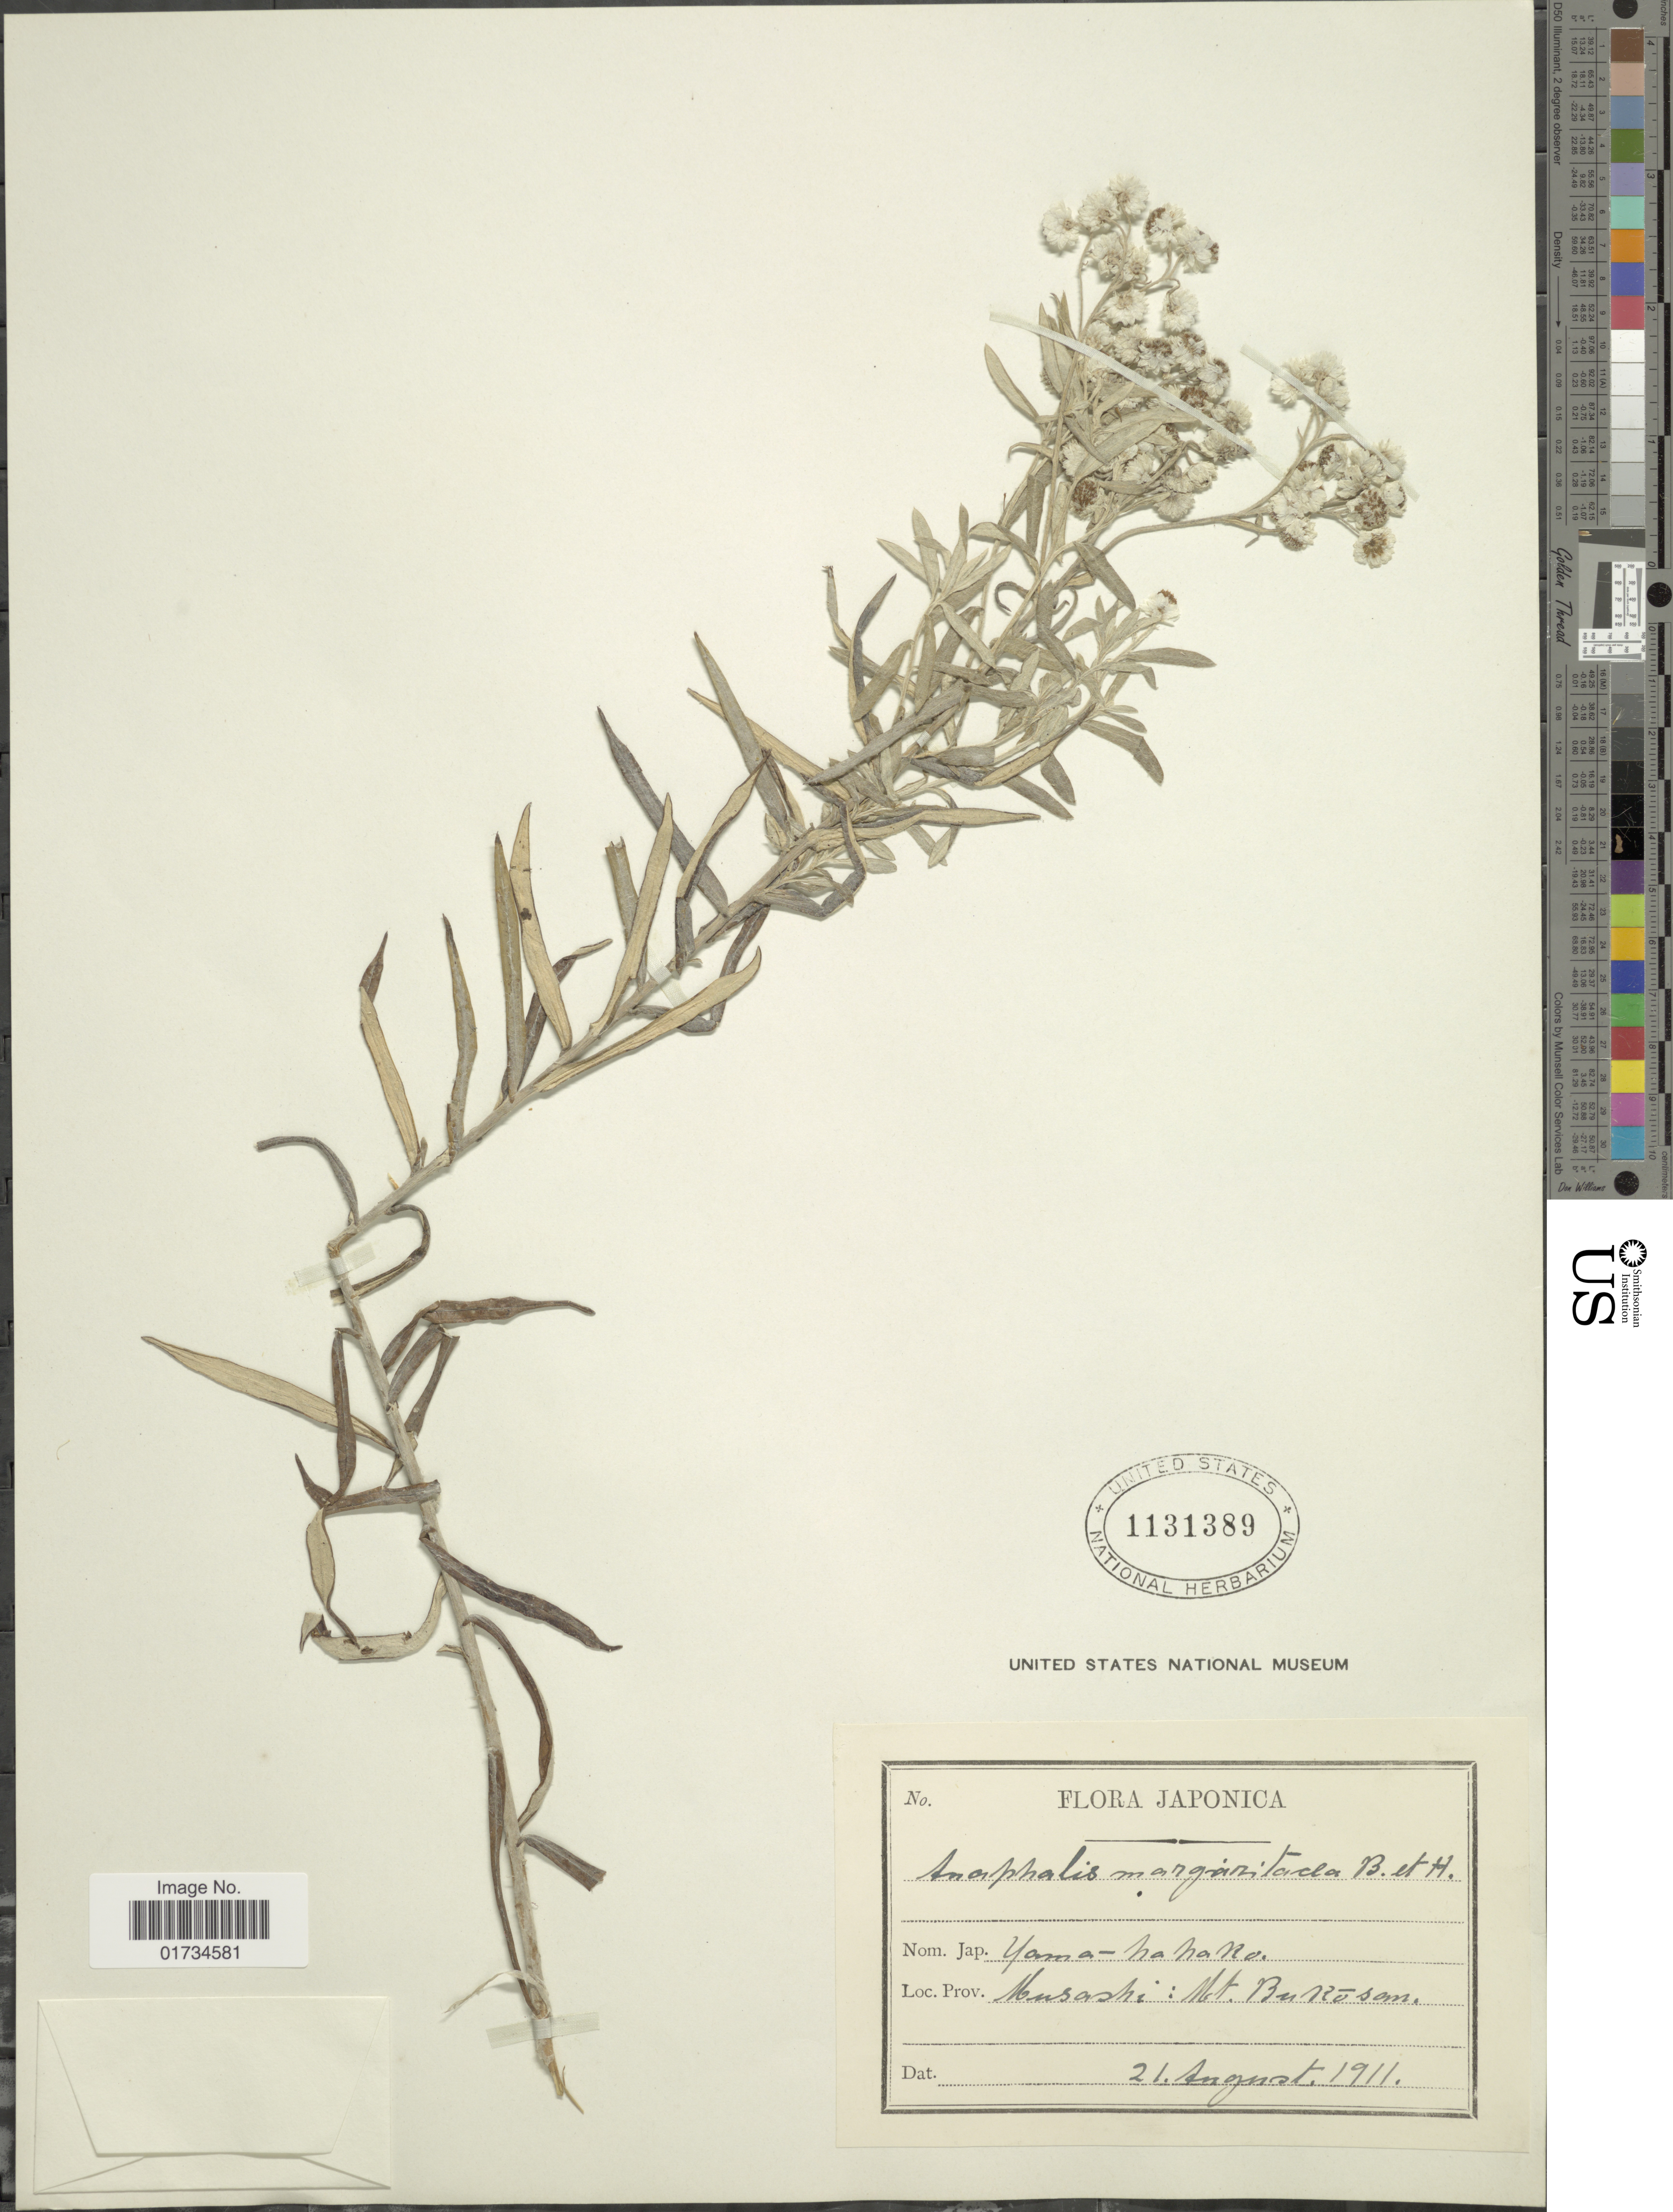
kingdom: Plantae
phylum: Tracheophyta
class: Magnoliopsida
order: Asterales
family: Asteraceae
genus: Anaphalis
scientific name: Anaphalis margaritacea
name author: (L.) Benth. & Hook. f.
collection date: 1911-08-21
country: Japan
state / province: Saitama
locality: Prov. Musashi: Mt. Bukosan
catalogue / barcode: US 1131389